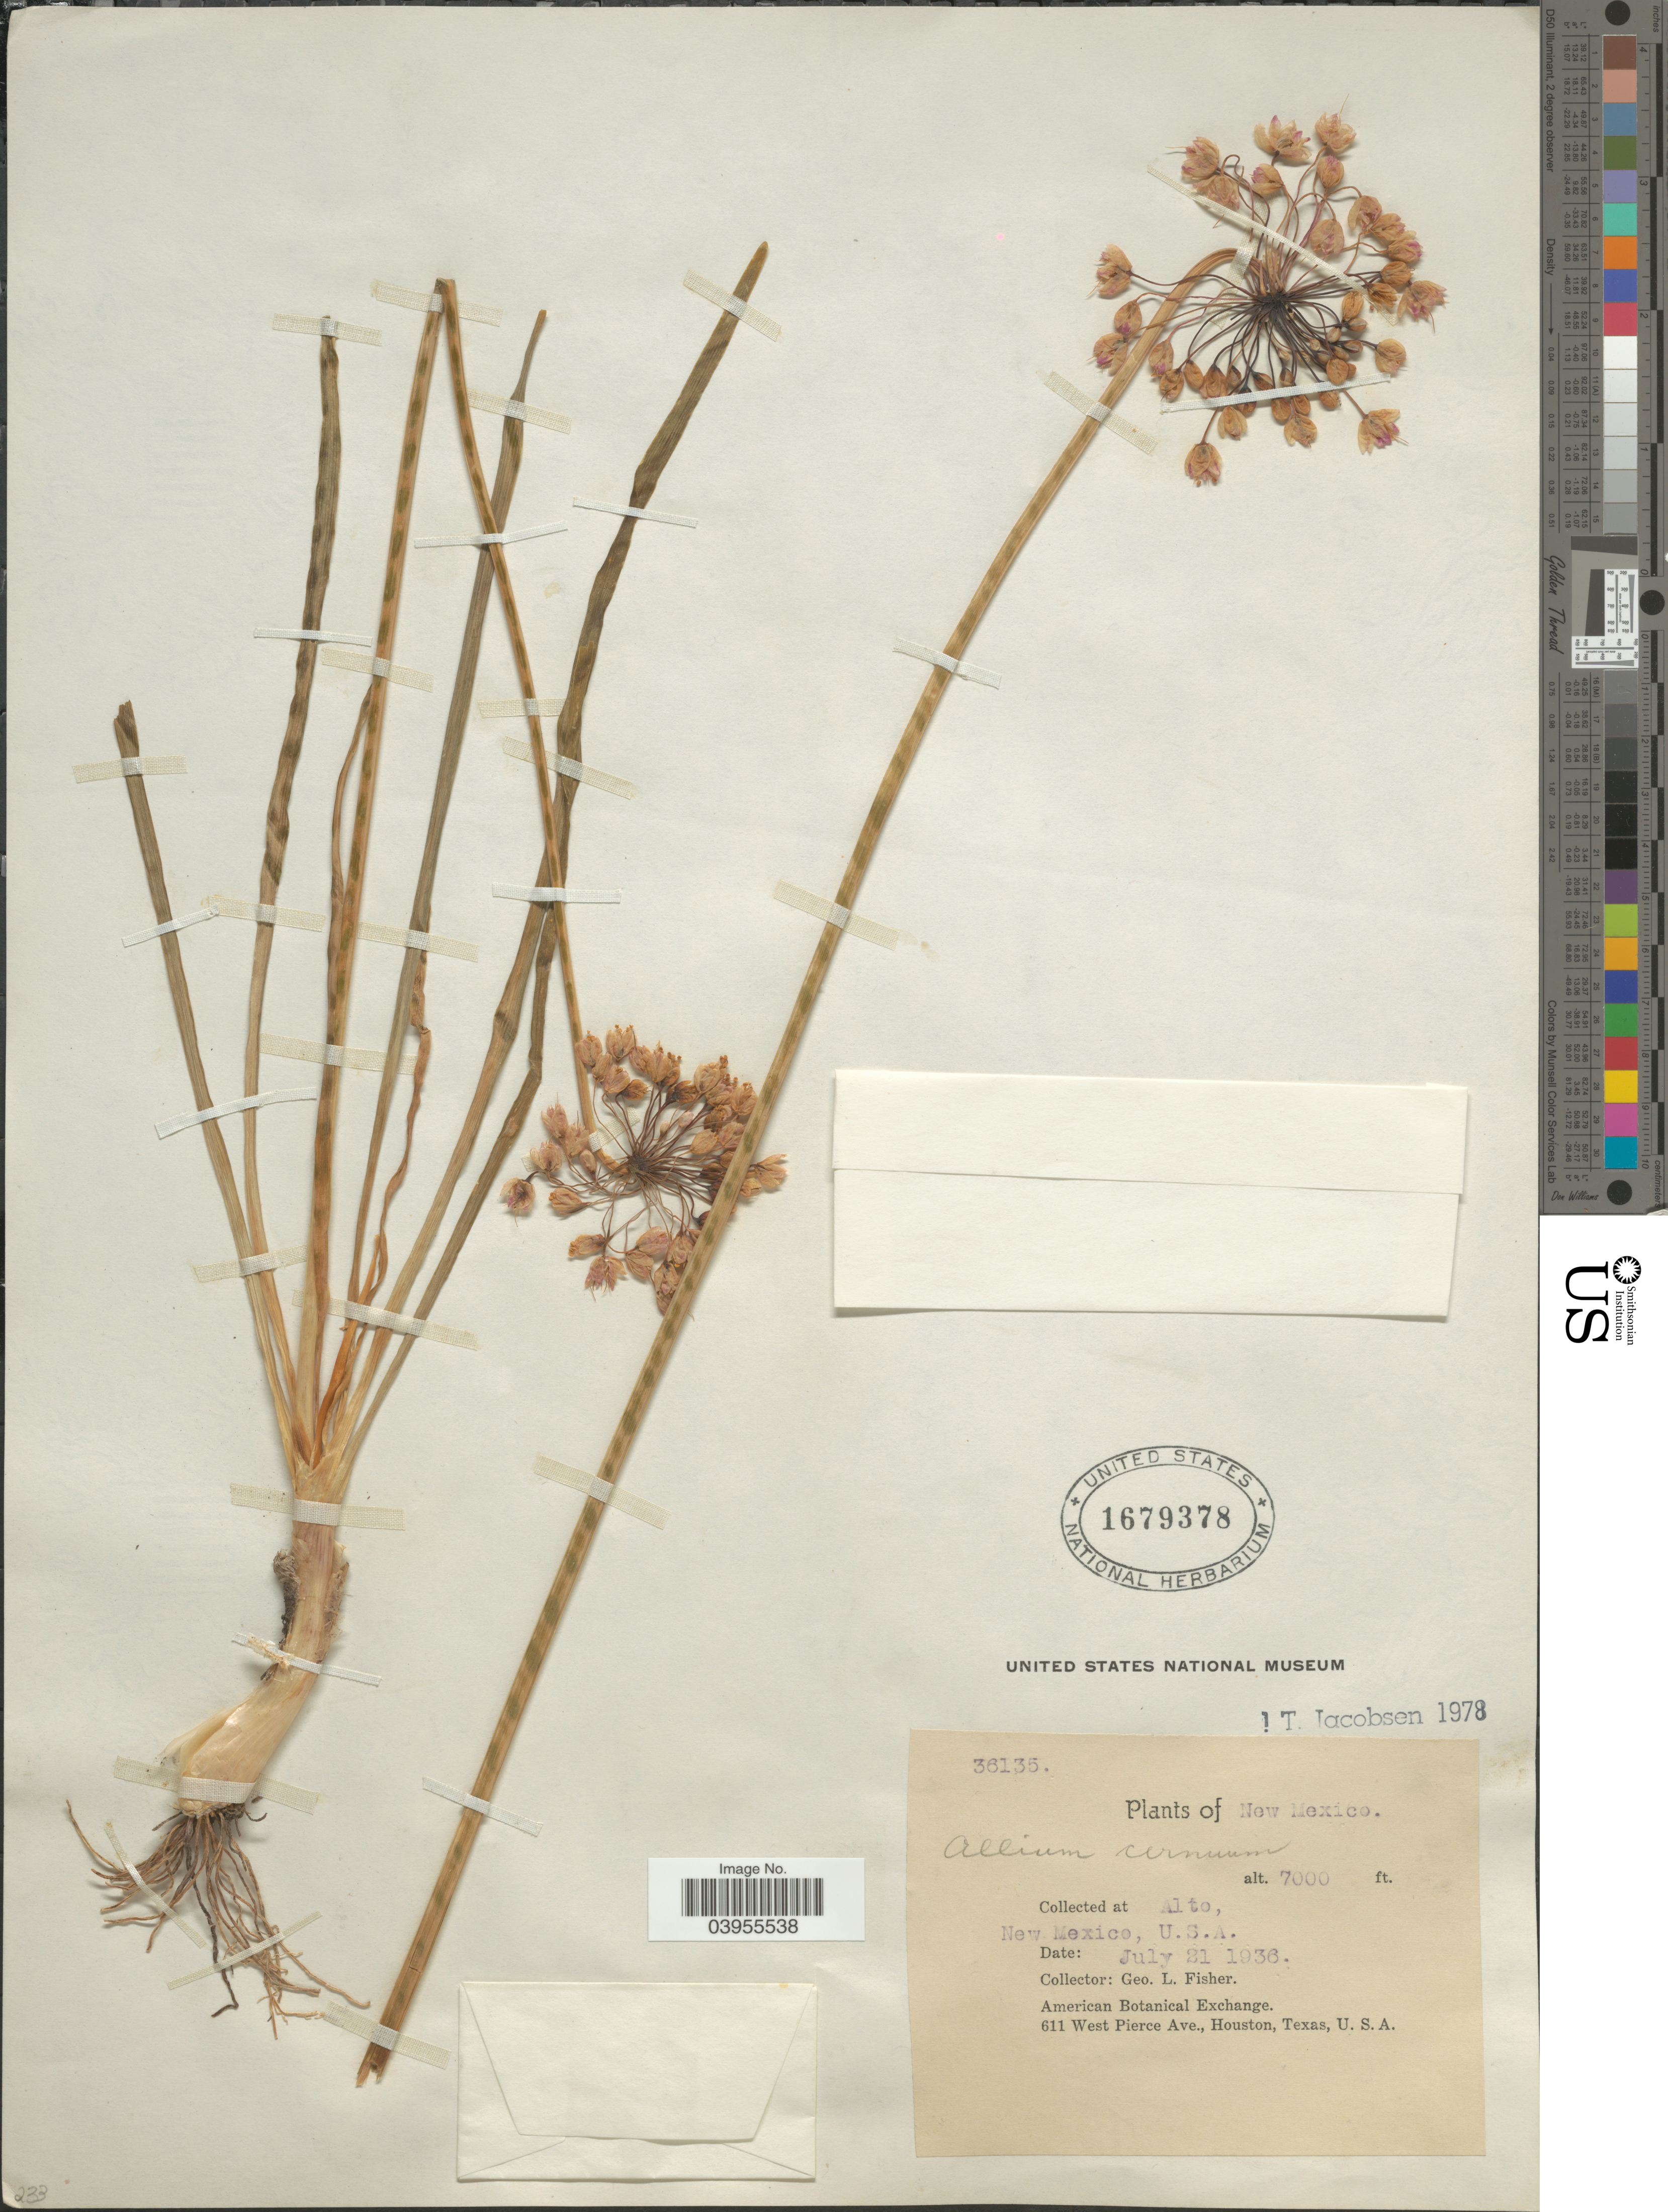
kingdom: Plantae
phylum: Tracheophyta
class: Liliopsida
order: Asparagales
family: Amaryllidaceae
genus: Allium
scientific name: Allium cernuum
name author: Roth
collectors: G. L. Fisher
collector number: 36135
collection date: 1936-07-21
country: United States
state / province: New Mexico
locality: Alto.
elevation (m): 2134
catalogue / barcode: US 1679378